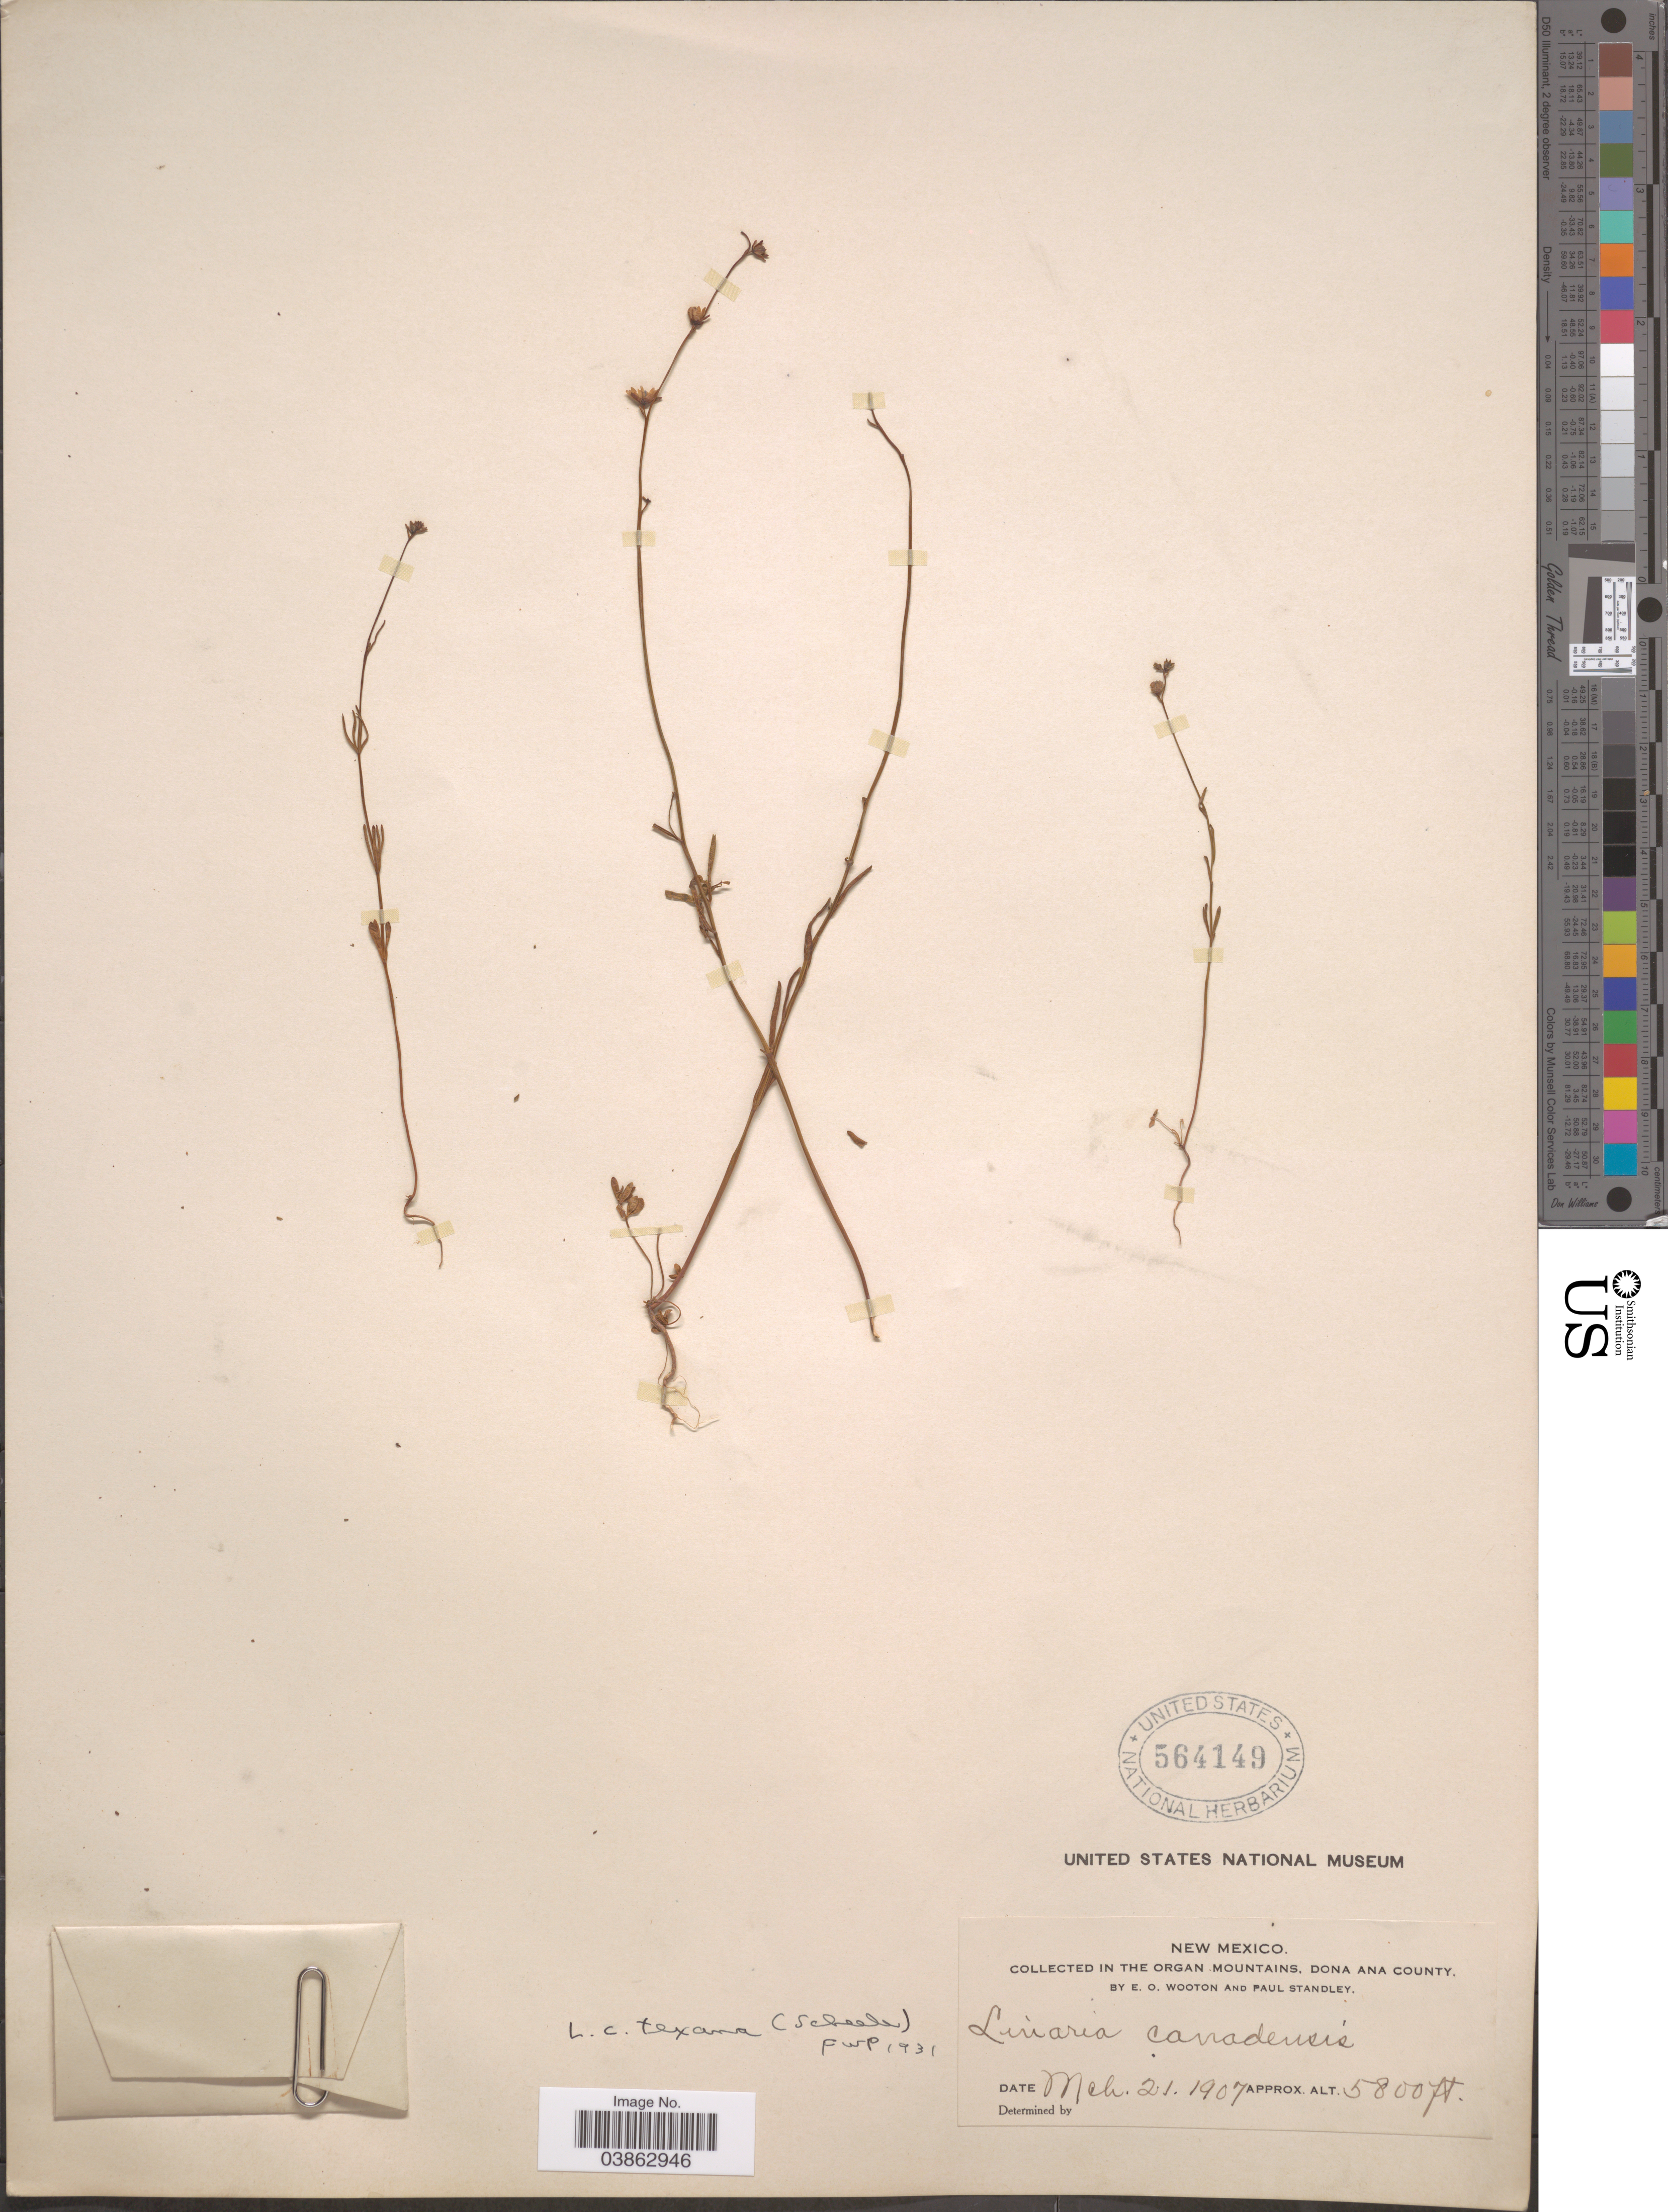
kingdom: Plantae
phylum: Tracheophyta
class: Magnoliopsida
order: Lamiales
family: Plantaginaceae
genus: Linaria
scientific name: Linaria texana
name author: Scheele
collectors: E. O. Wooton & P. C. Standley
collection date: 1907-03-21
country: United States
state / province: New Mexico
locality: In the Organ Mountains, Dona Ana County.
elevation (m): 1768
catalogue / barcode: US 564149